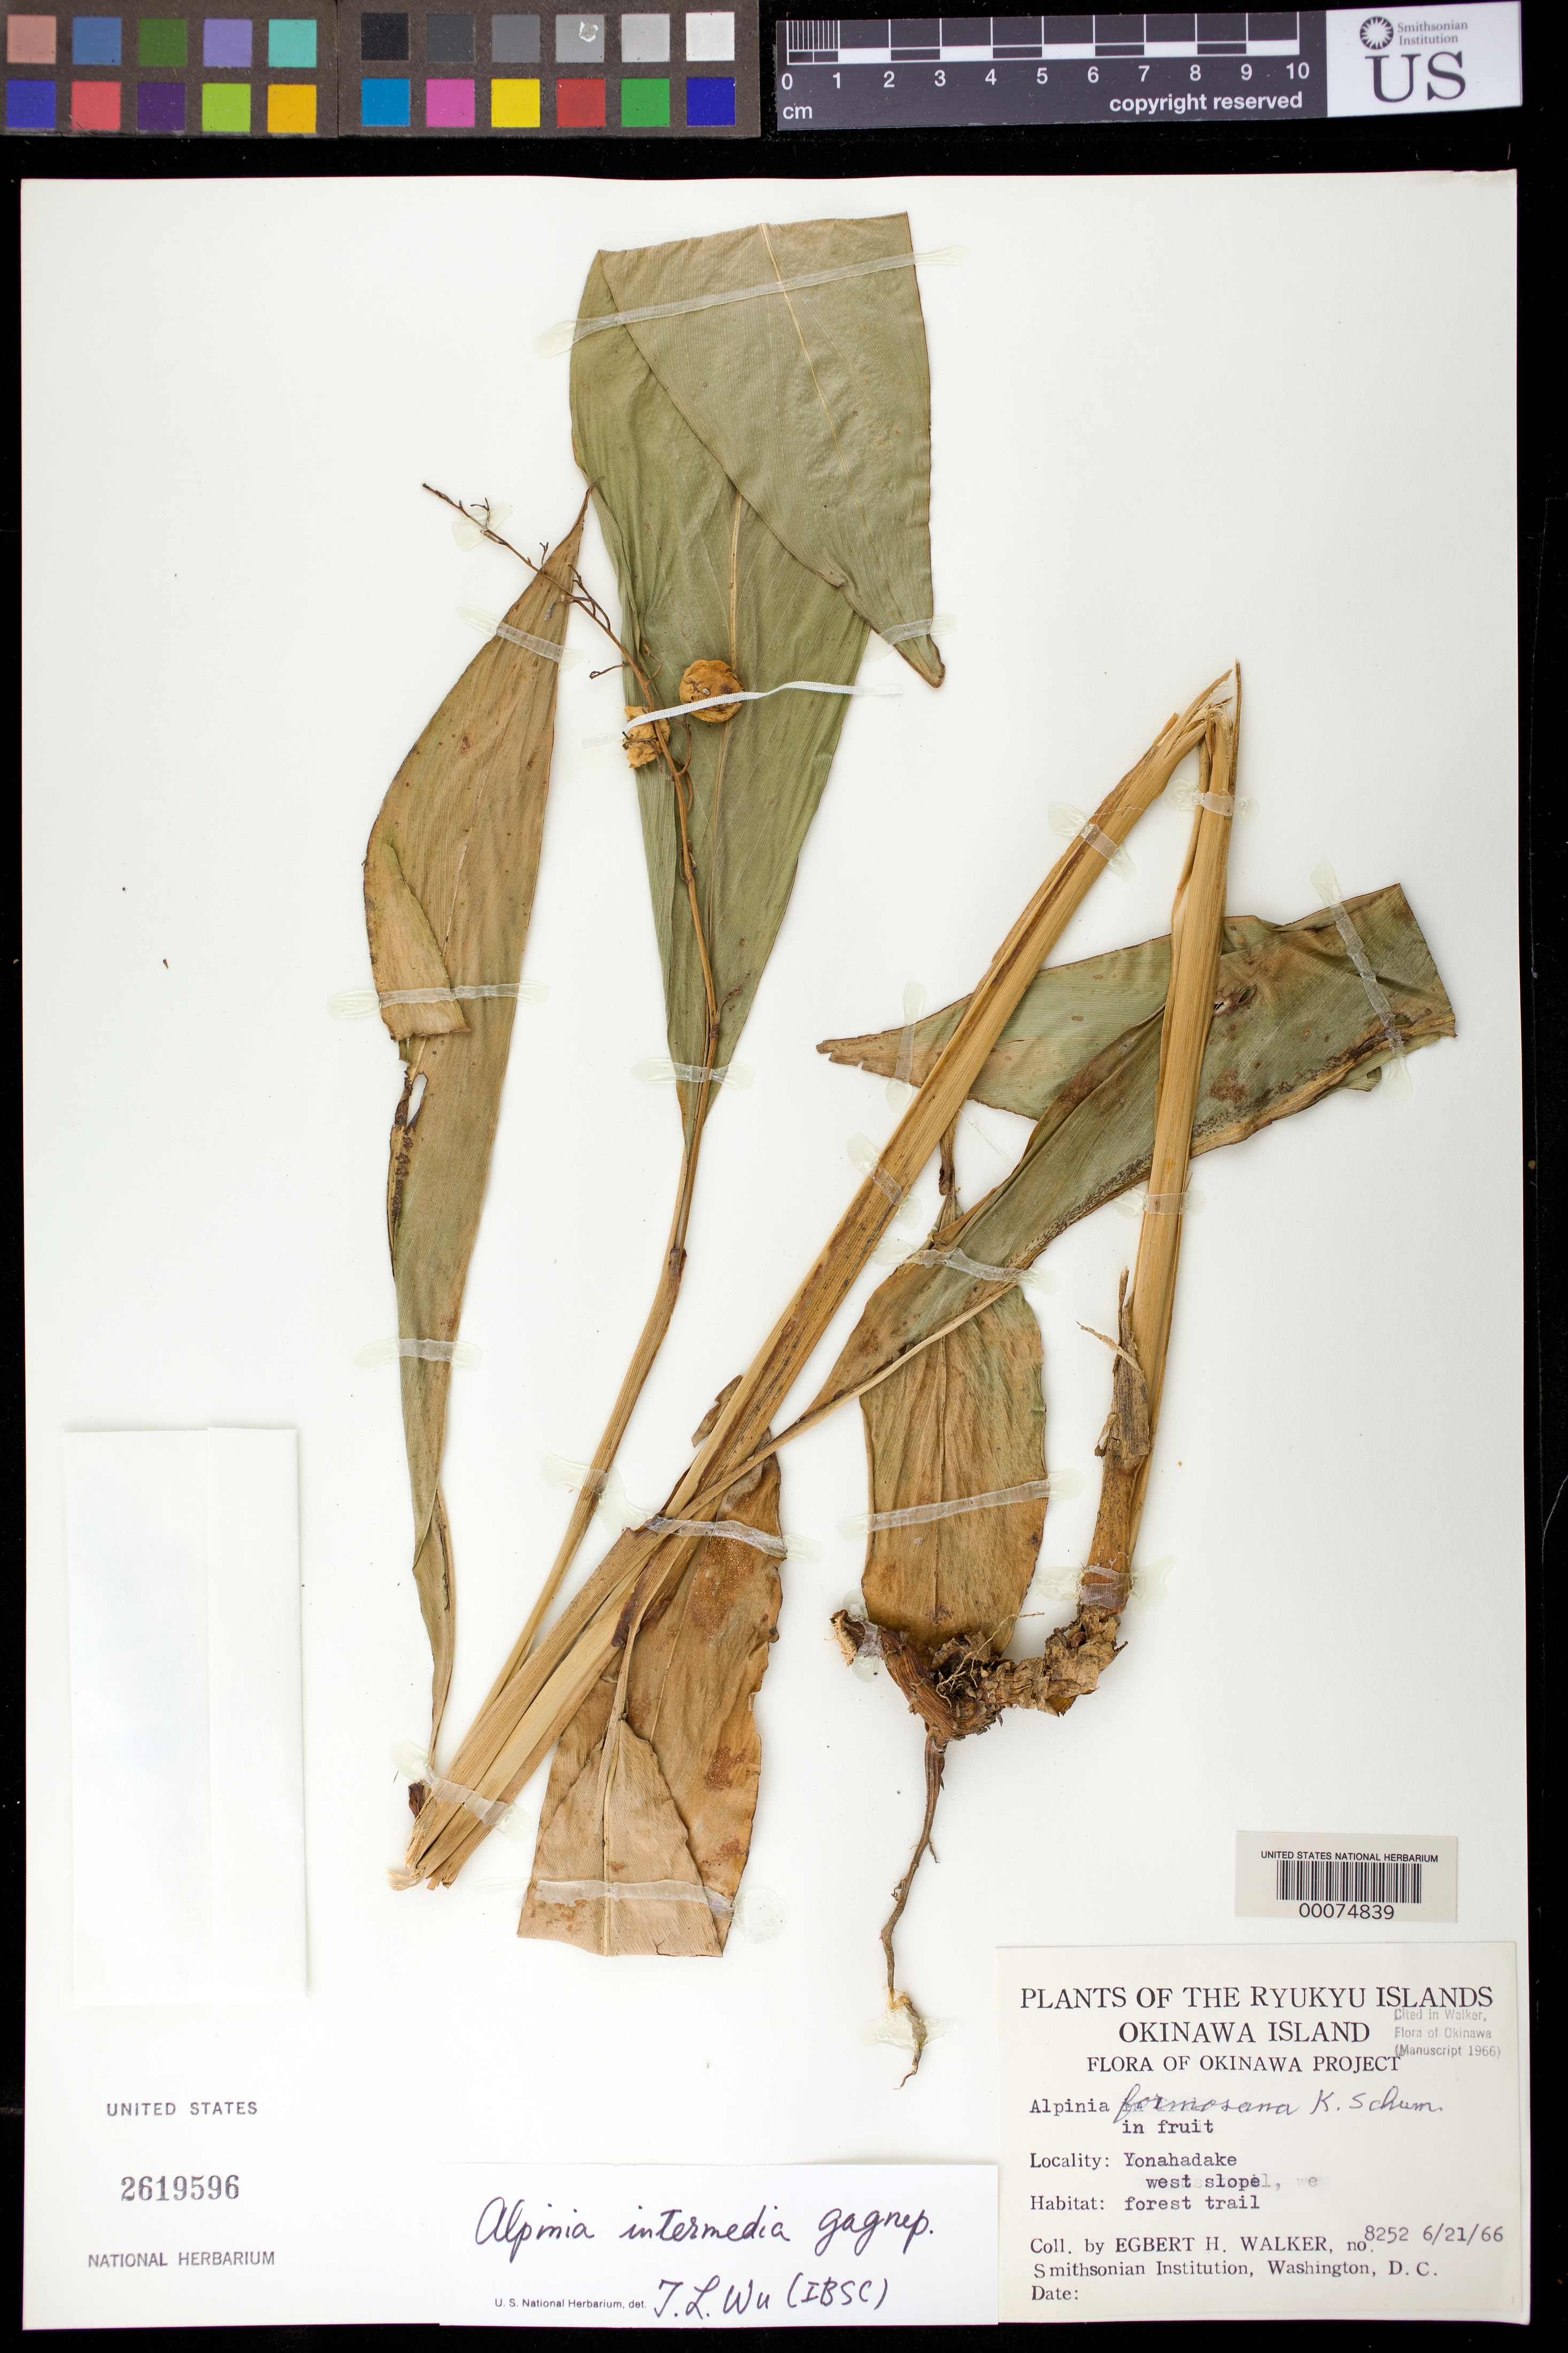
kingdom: Plantae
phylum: Tracheophyta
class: Liliopsida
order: Zingiberales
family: Zingiberaceae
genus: Alpinia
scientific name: Alpinia intermedia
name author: Gagnep.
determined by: Wu, Te-Ling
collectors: E. H. Walker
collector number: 8252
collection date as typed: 21 Jun 1966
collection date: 1966-06-21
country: Japan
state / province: Okinawa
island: Okinawa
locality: Okinawa island; yonahadake, west slope, forest trail [Okinawa Is.]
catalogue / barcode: US 2619596